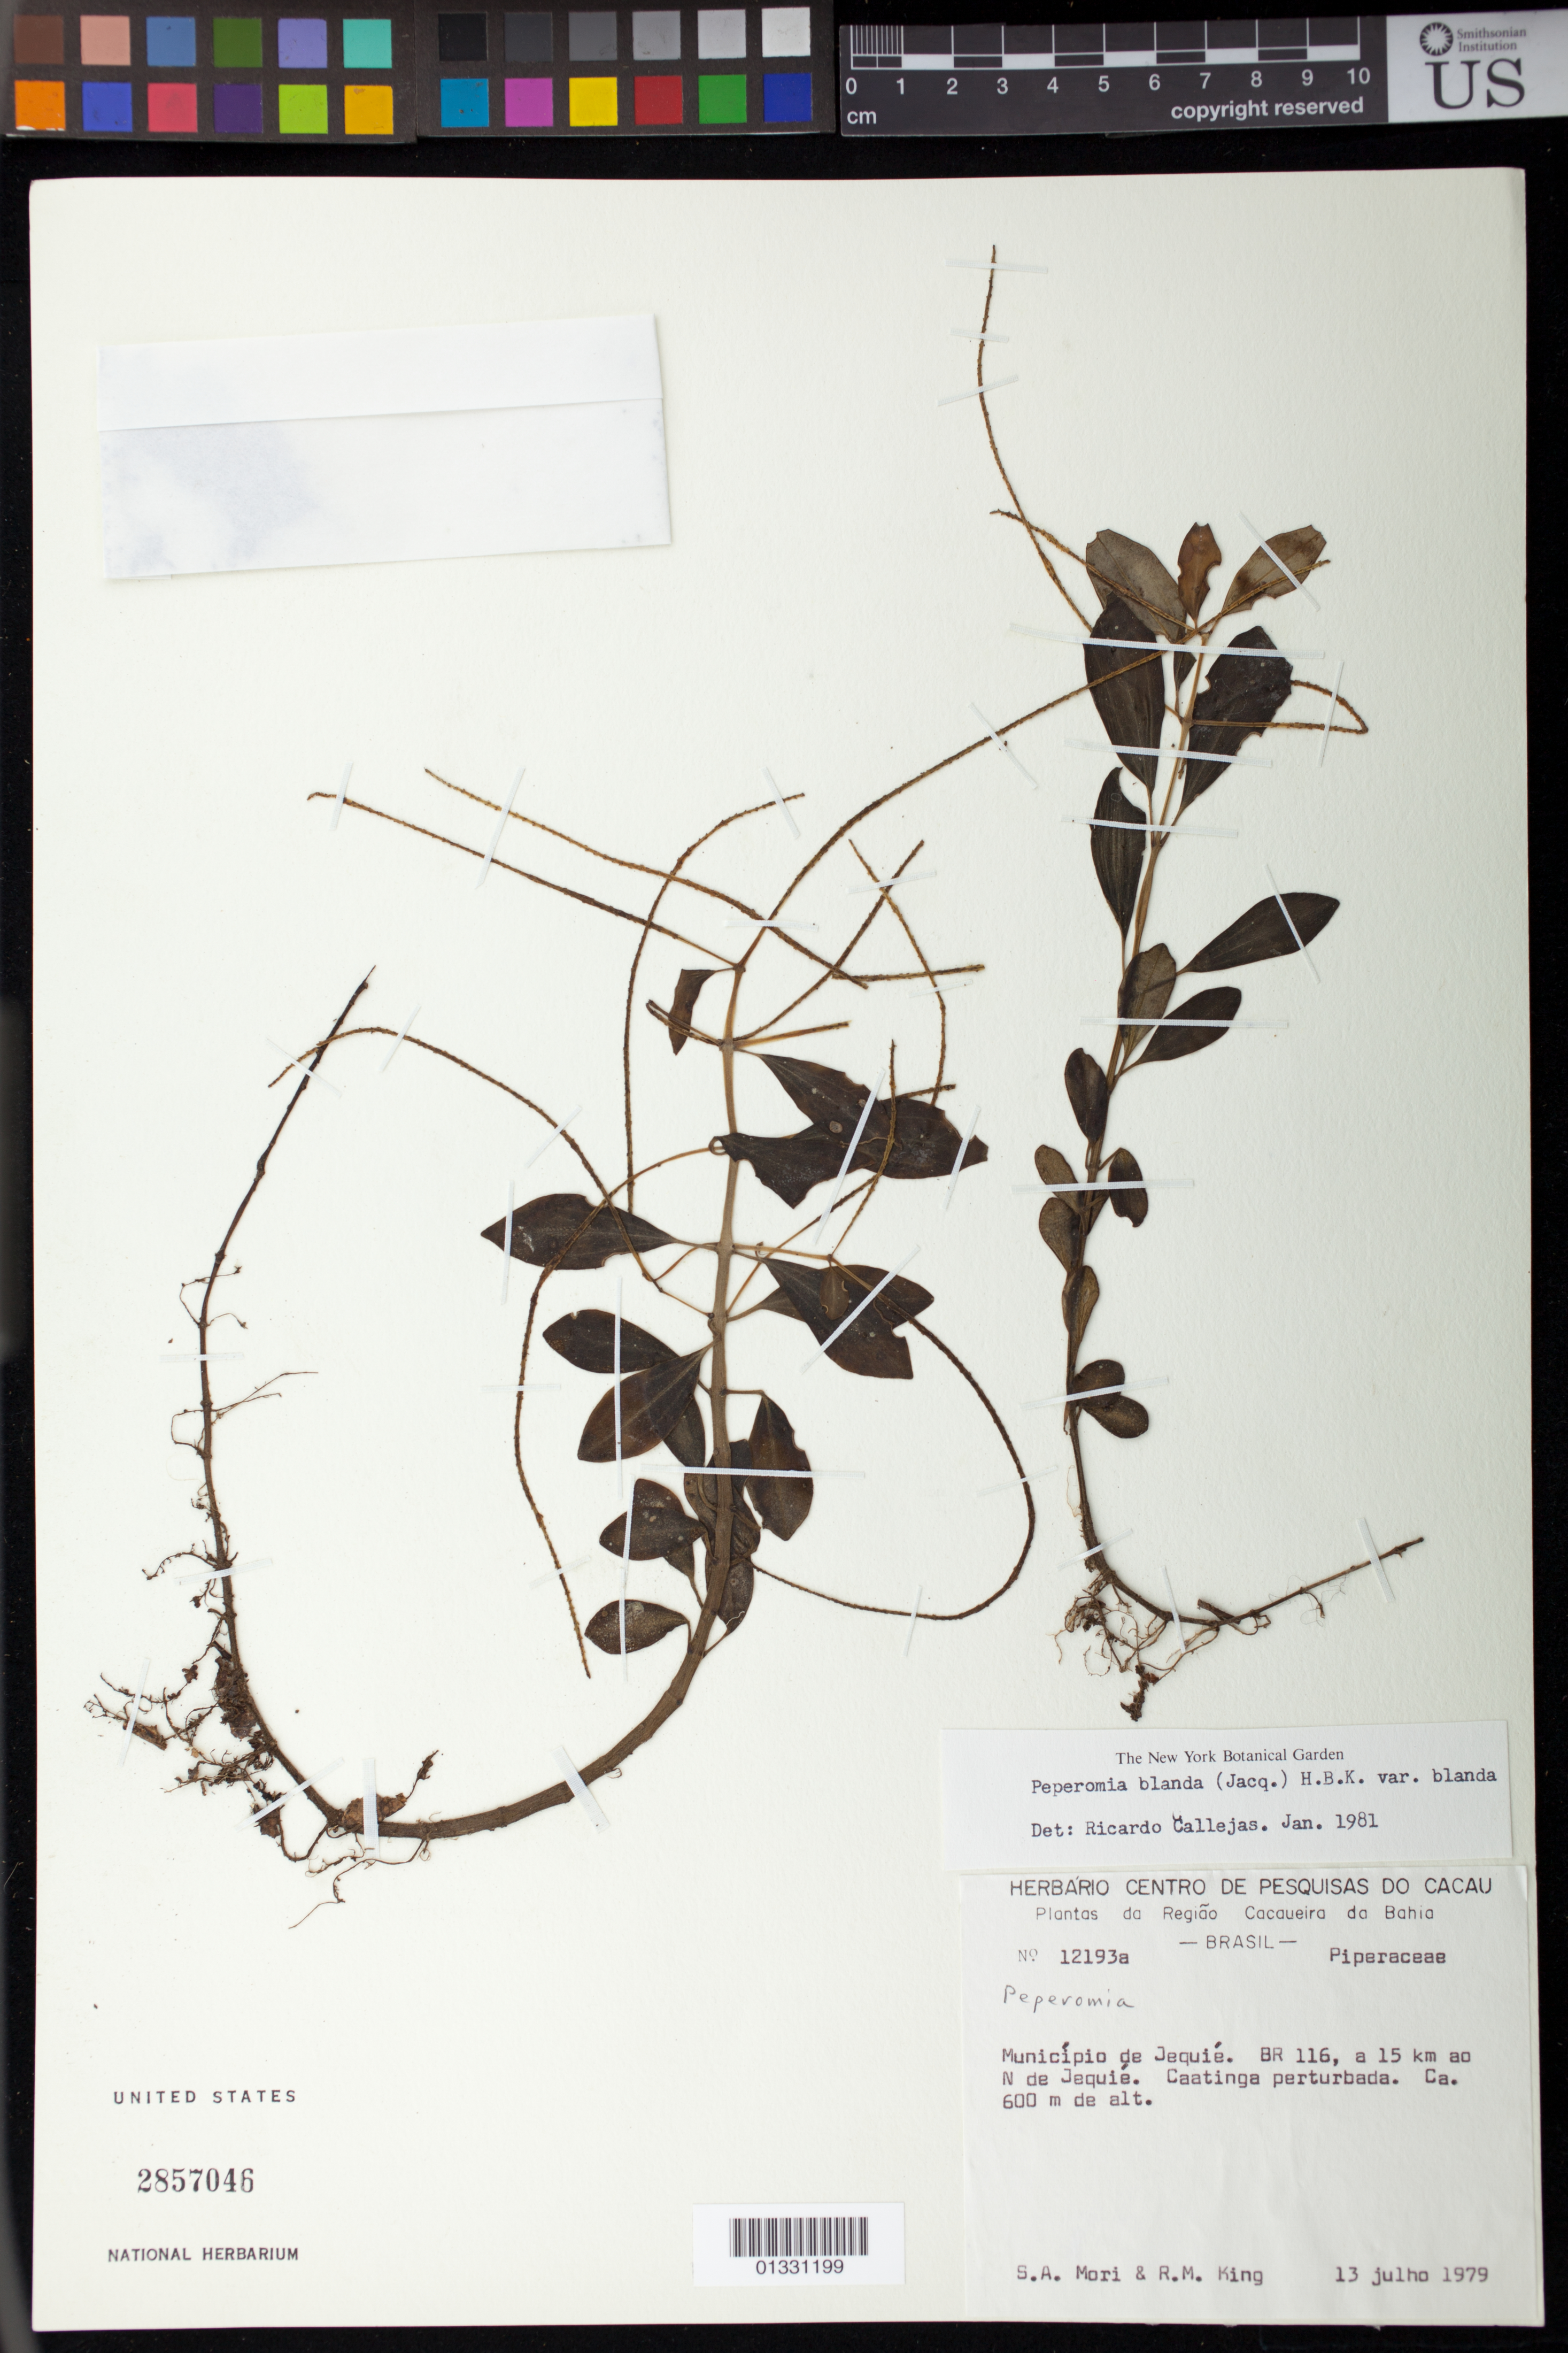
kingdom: Plantae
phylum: Tracheophyta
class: Magnoliopsida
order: Piperales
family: Piperaceae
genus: Peperomia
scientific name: Peperomia blanda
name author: (Jacq.) Kunth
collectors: S. Mori & R. M. King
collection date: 1979-07-13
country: Brazil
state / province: Bahia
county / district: Jequié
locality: BR 116, a 15 Km ao N de Jequié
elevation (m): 600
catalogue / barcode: US 2857046